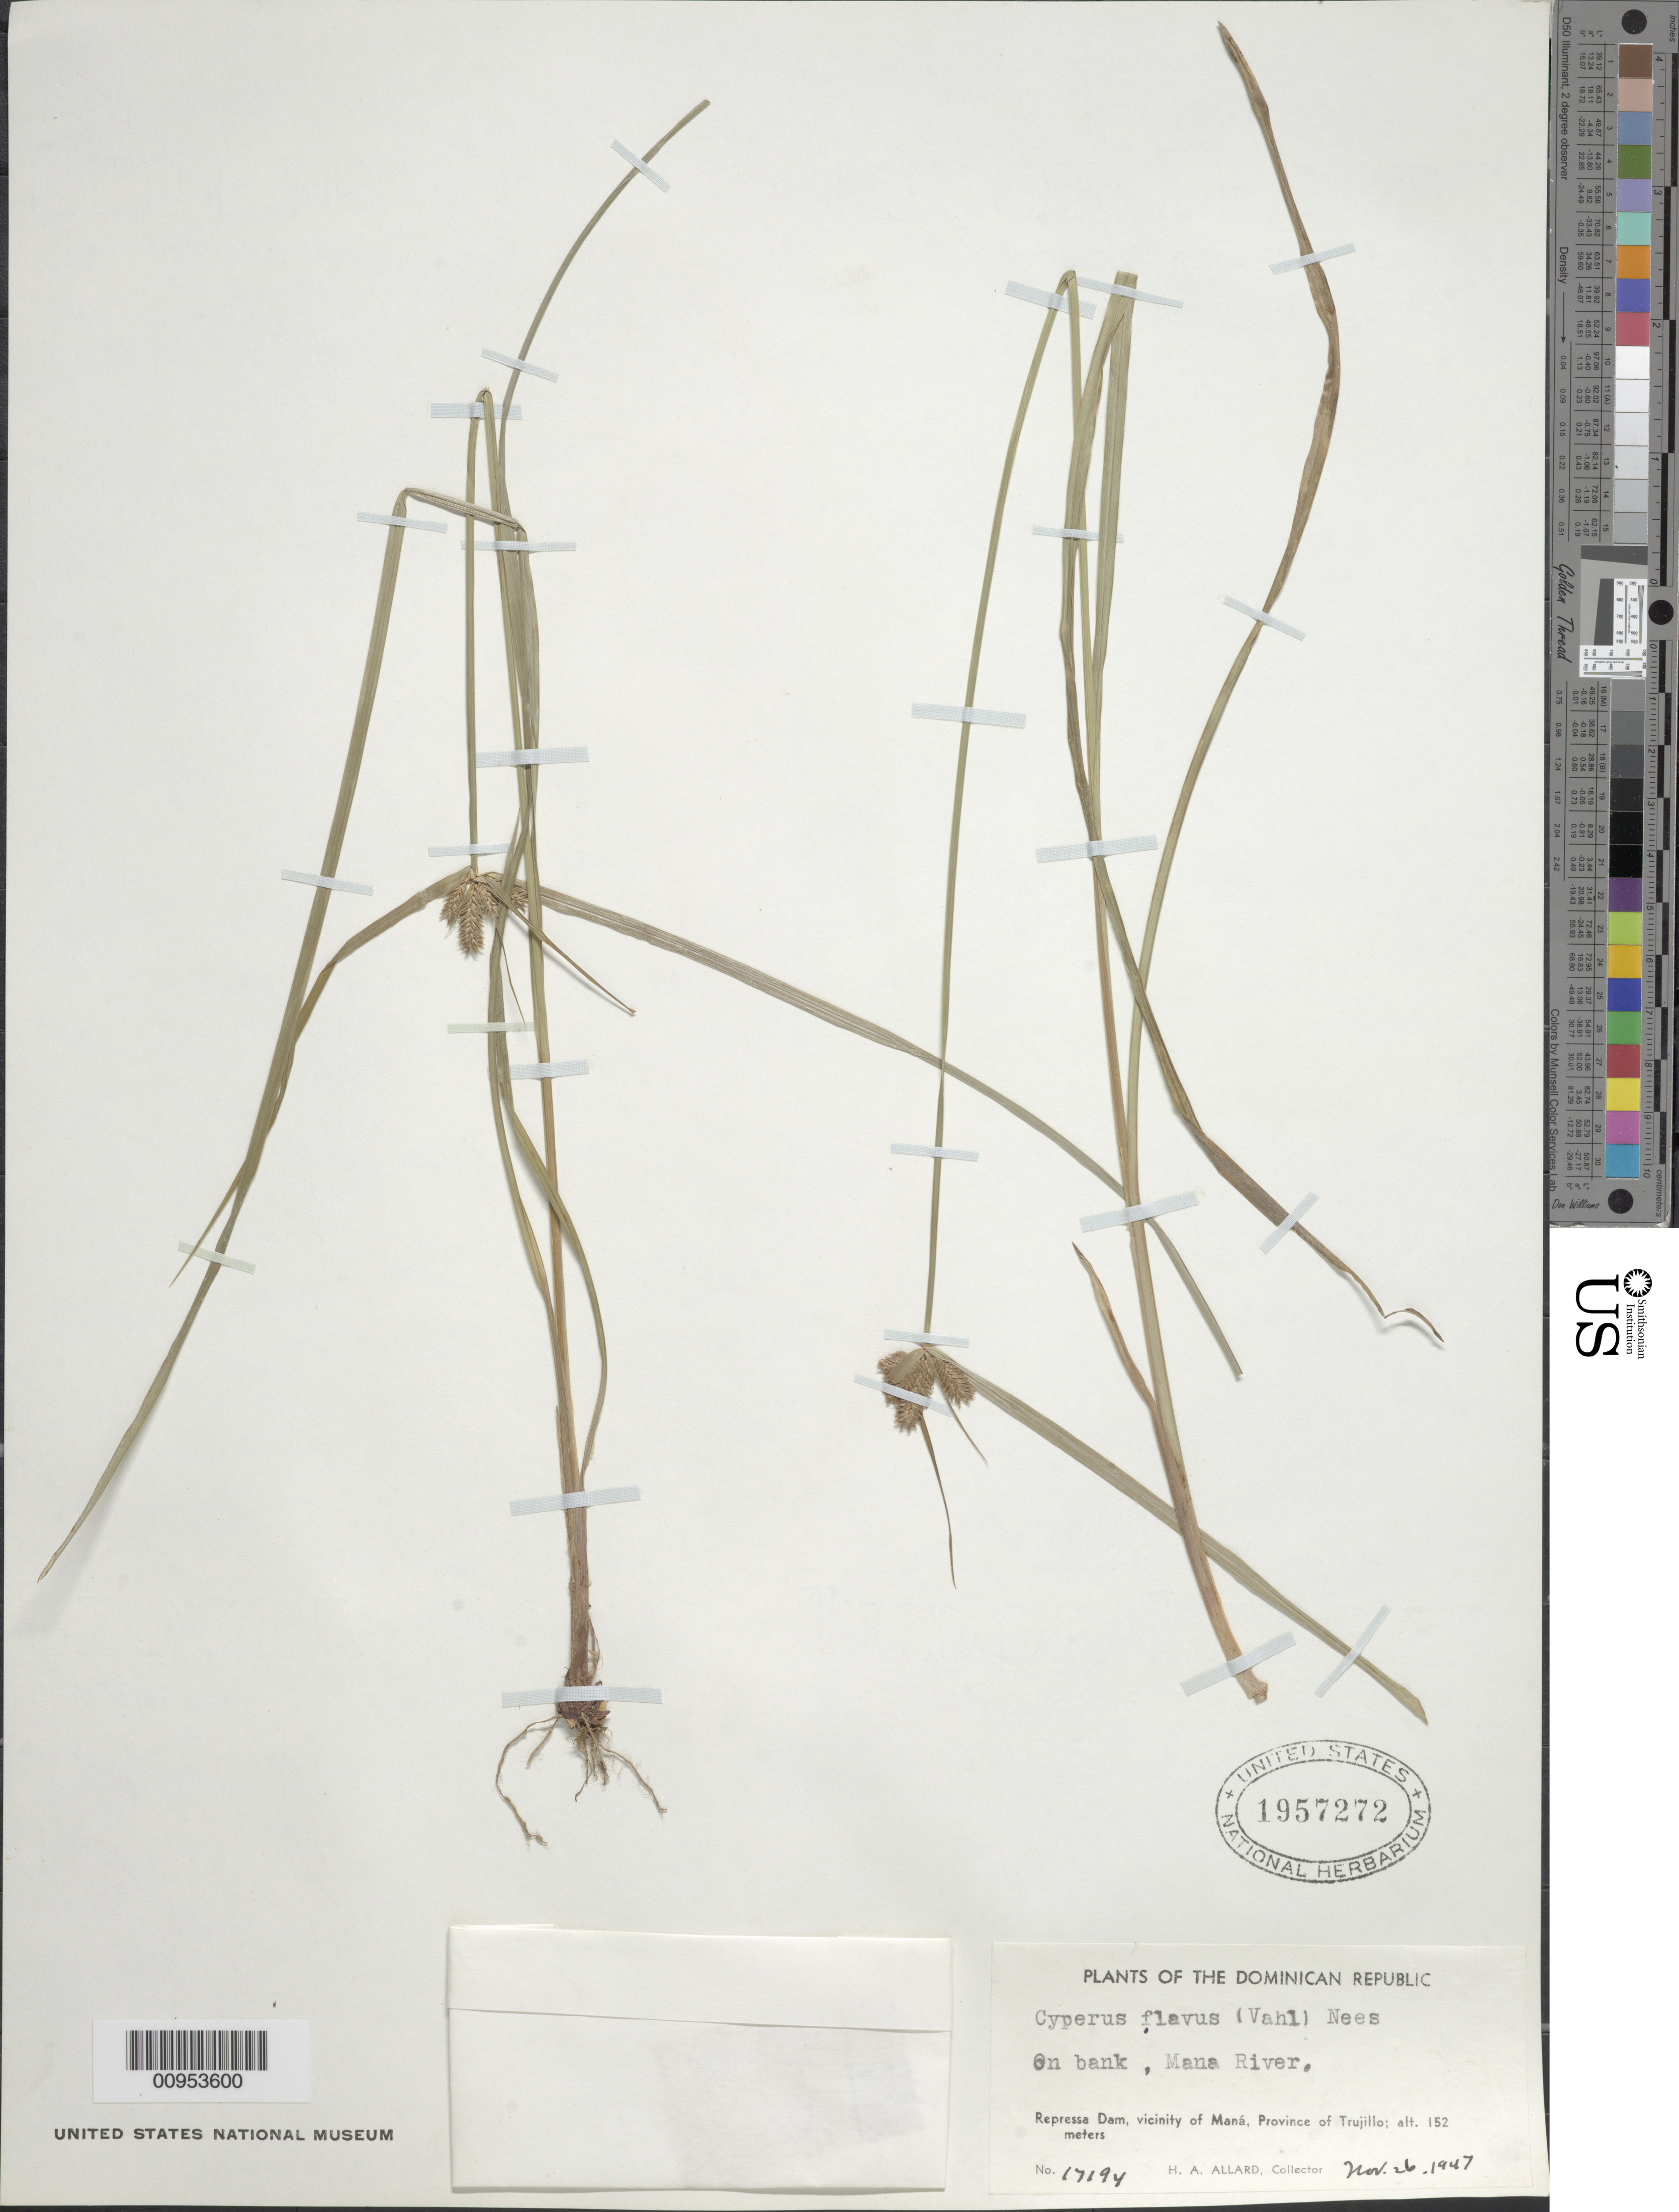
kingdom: Plantae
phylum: Tracheophyta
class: Liliopsida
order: Poales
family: Cyperaceae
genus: Cyperus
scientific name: Cyperus aggregatus var. aggregatus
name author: (Willd.) Endl.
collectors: H. A. Allard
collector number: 17194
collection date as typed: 26 Nov 1947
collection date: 1947-11-26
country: Dominican Republic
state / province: Santo Domingo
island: Hispaniola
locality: Repressa Dam, vicinity of Maná, on bank of Maná River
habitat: On bank of river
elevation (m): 152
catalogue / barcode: US 1957272